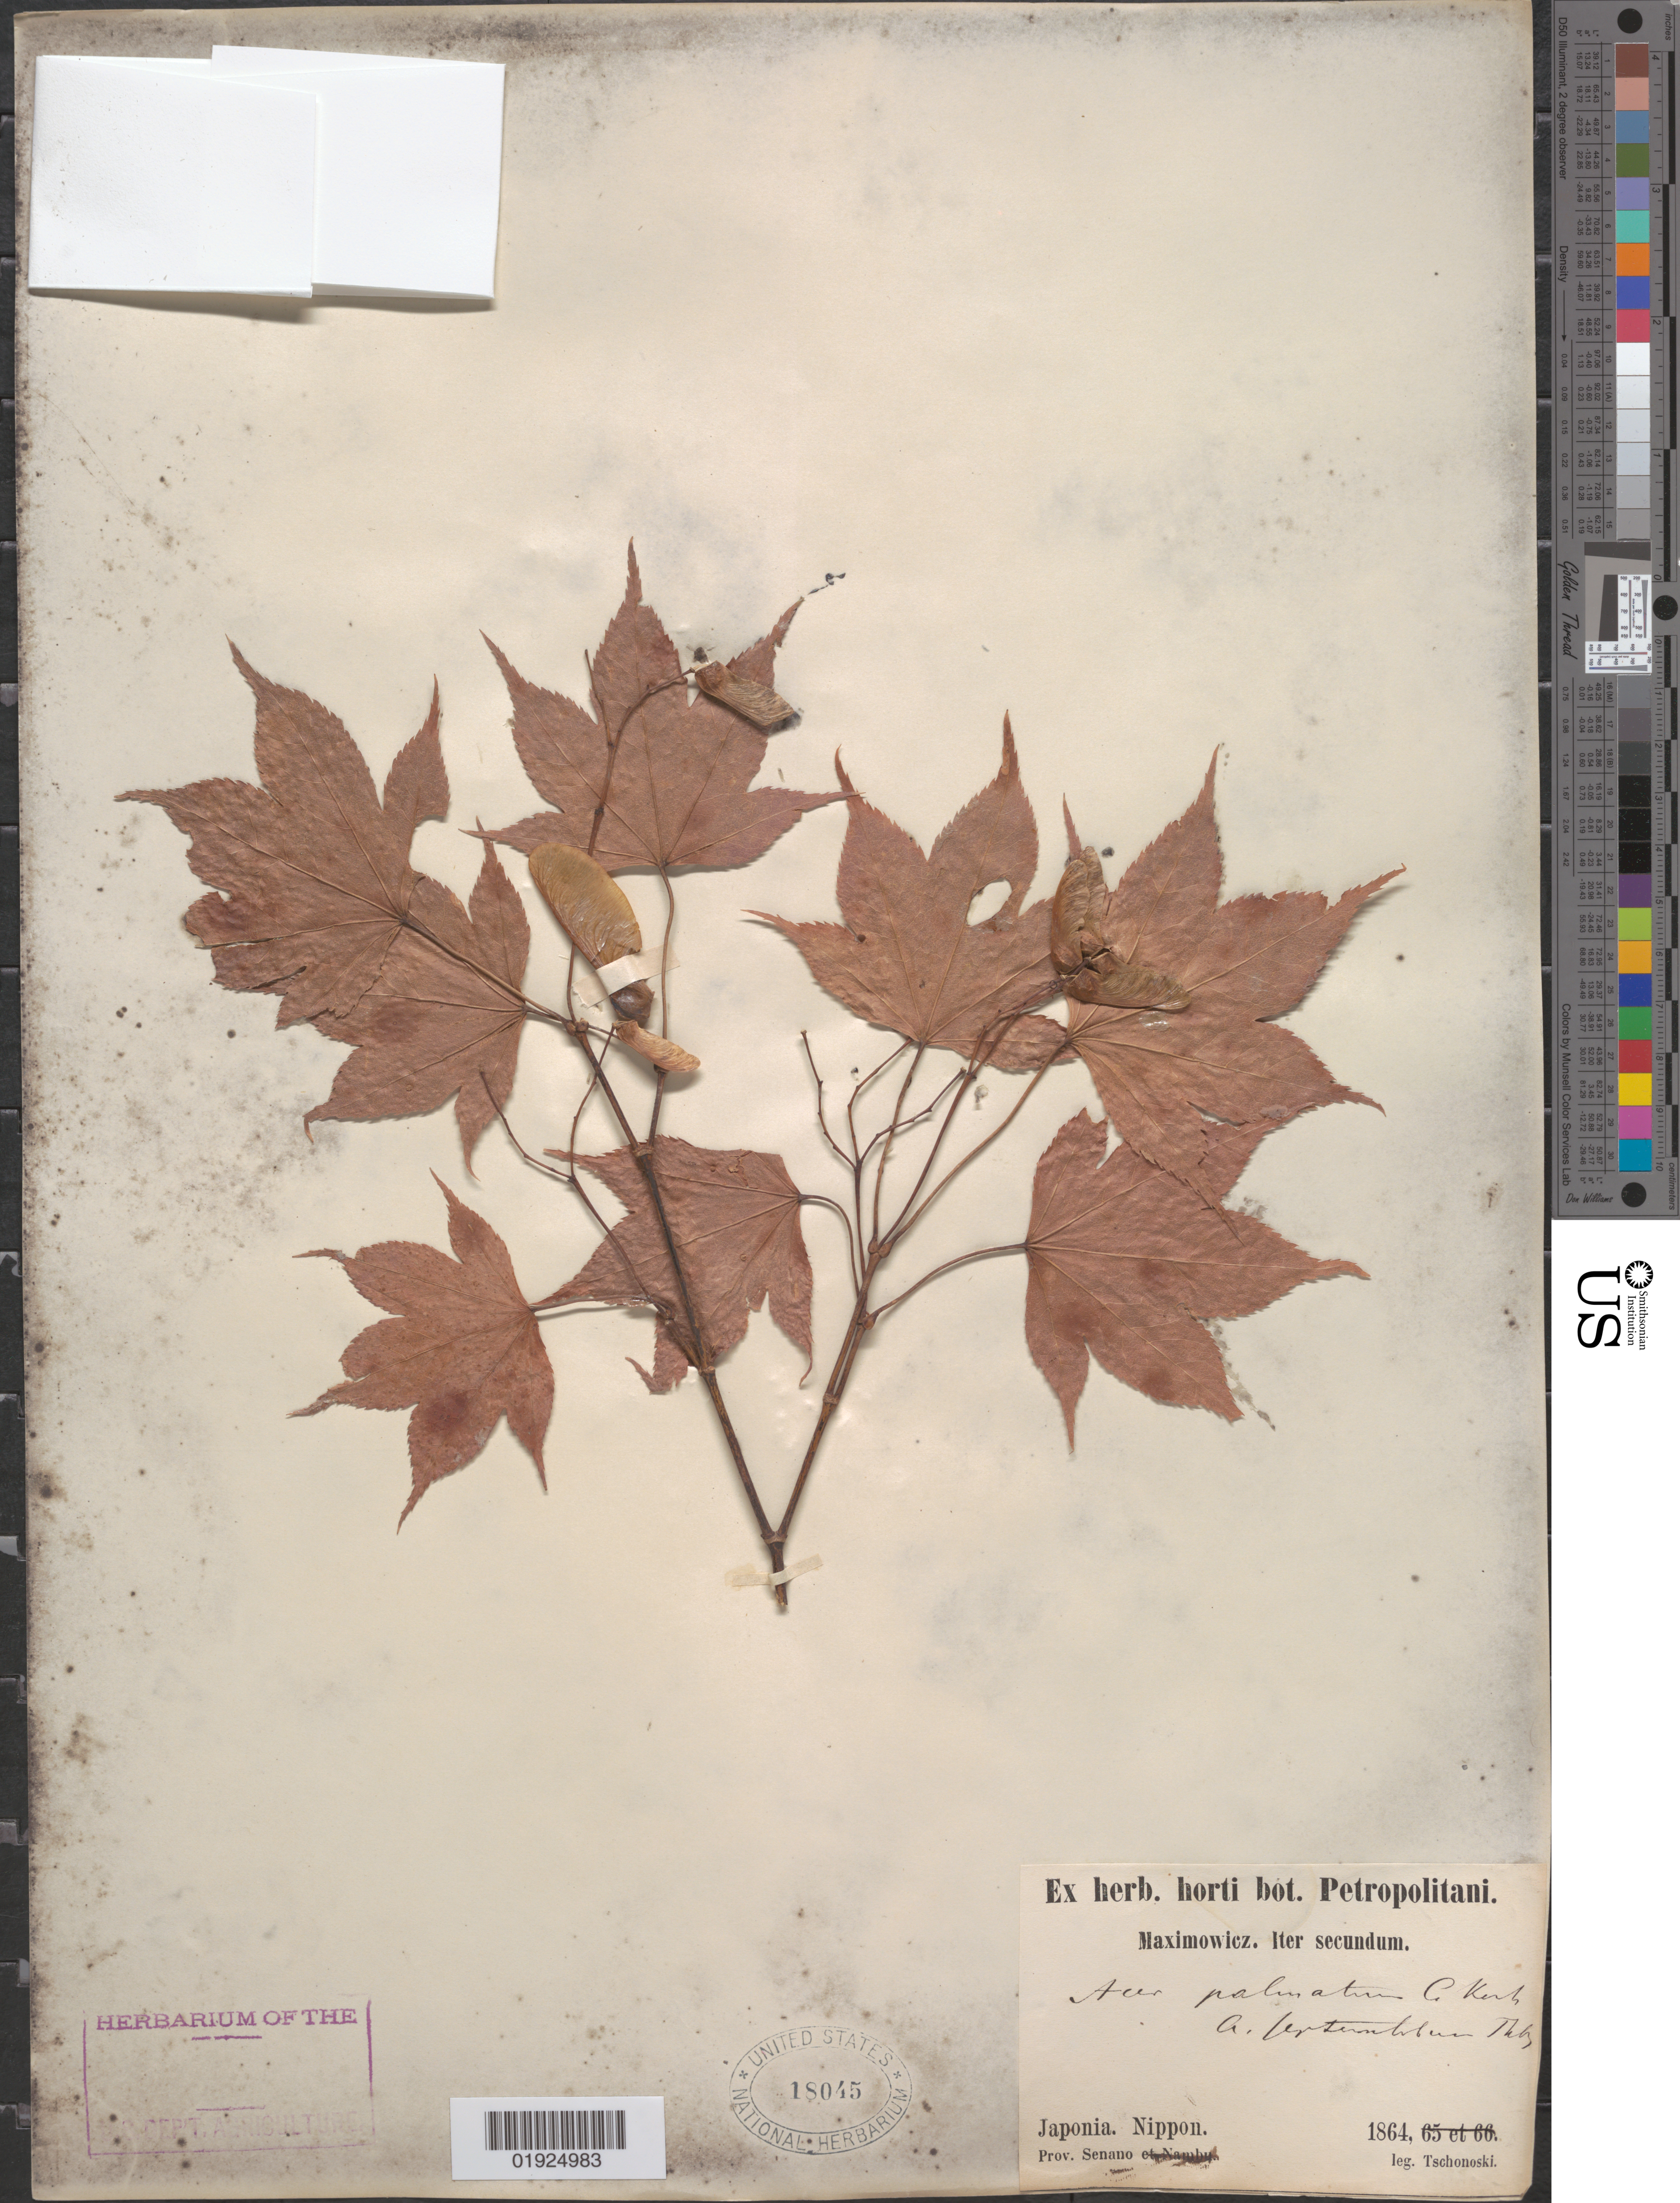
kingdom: Plantae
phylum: Tracheophyta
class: Magnoliopsida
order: Sapindales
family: Sapindaceae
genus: Acer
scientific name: Acer palmatum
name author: Thunb.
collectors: S. Tschonoski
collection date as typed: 1864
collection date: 1864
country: Japan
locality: Prov. Senano [Shinano?]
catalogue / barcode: US 18045